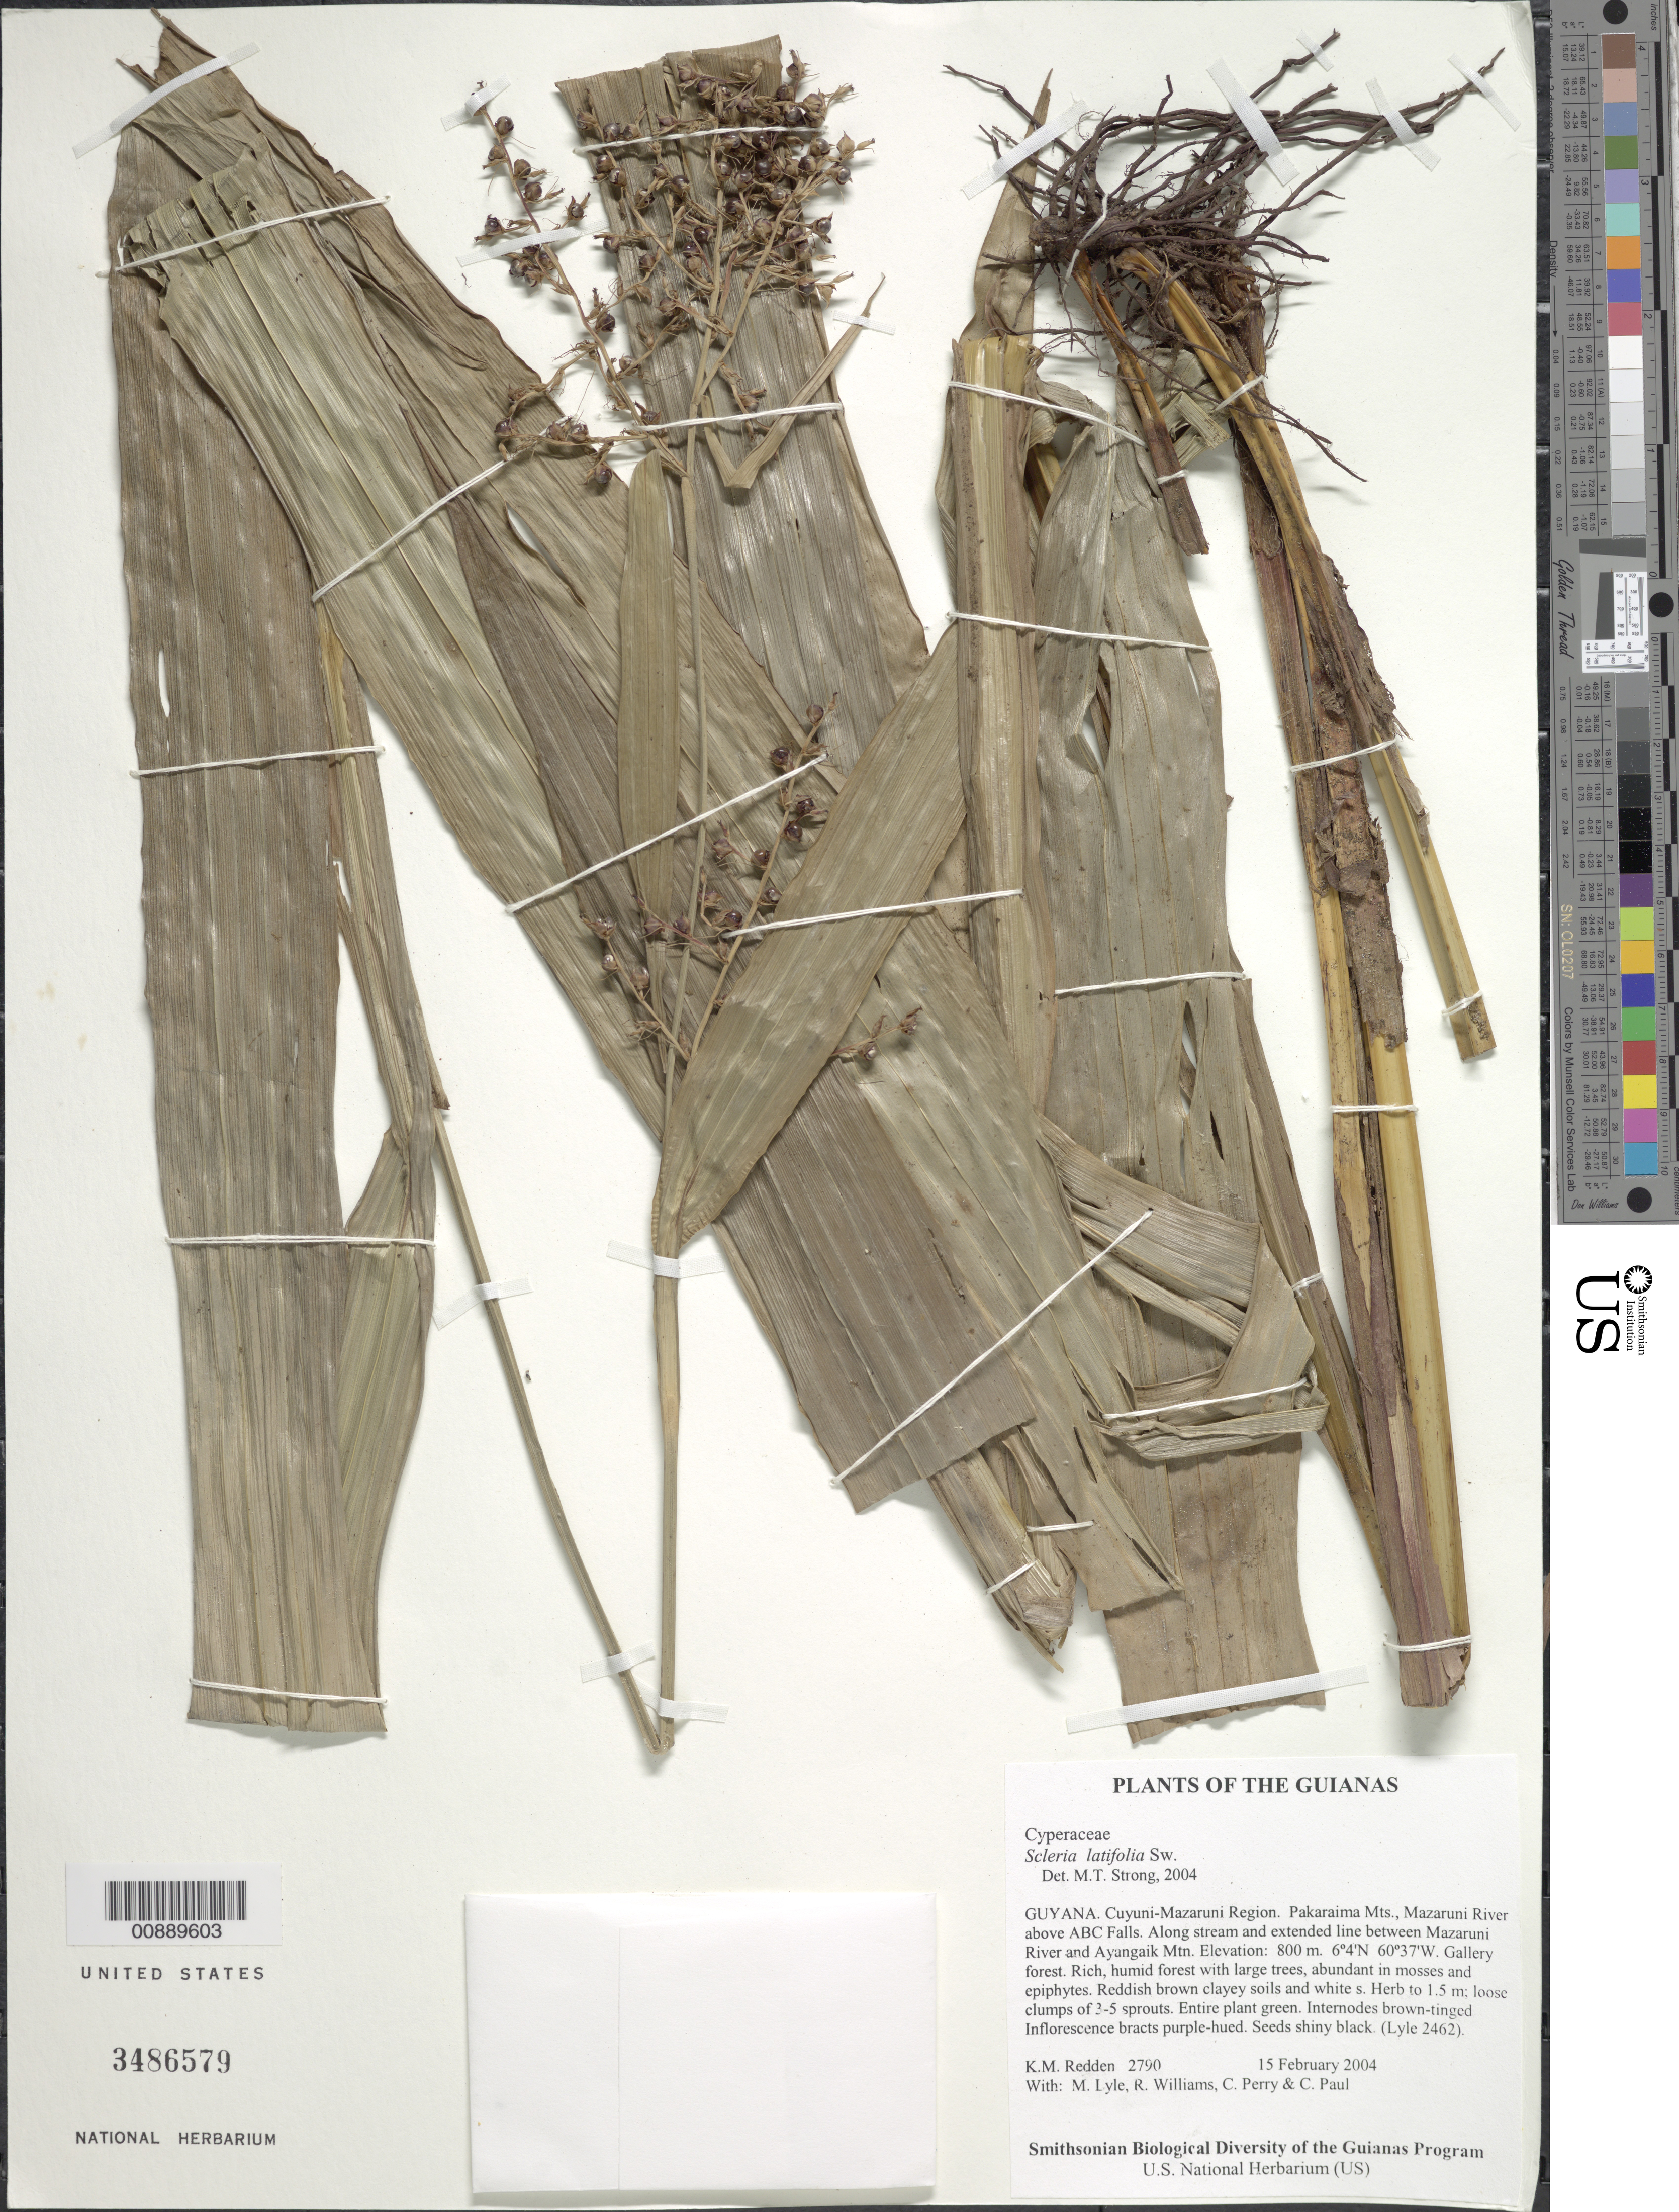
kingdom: Plantae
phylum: Tracheophyta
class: Liliopsida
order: Poales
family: Cyperaceae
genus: Scleria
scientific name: Scleria latifolia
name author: Sw.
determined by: Strong, M. T., (US), Smithsonian Institution - National Museum of Natural History (UNITED STATES)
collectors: K. M. Redden, M. Lyle, R. Williams, C. Perry & C. Paul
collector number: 2790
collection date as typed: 15 February 2004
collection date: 2004-02-15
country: Guyana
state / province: Cuyuni-Mazaruni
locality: Pakaraima Mts., Mazaruni River above ABC Falls. Along stream and extended line between Mazaruni River and Ayangaik Mtn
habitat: Gallery forest. Rich, humid forest with large trees, abundant in mosses, epiphytes. Reddish brown clayey soils and white sand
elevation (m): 800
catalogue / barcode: US 3486579